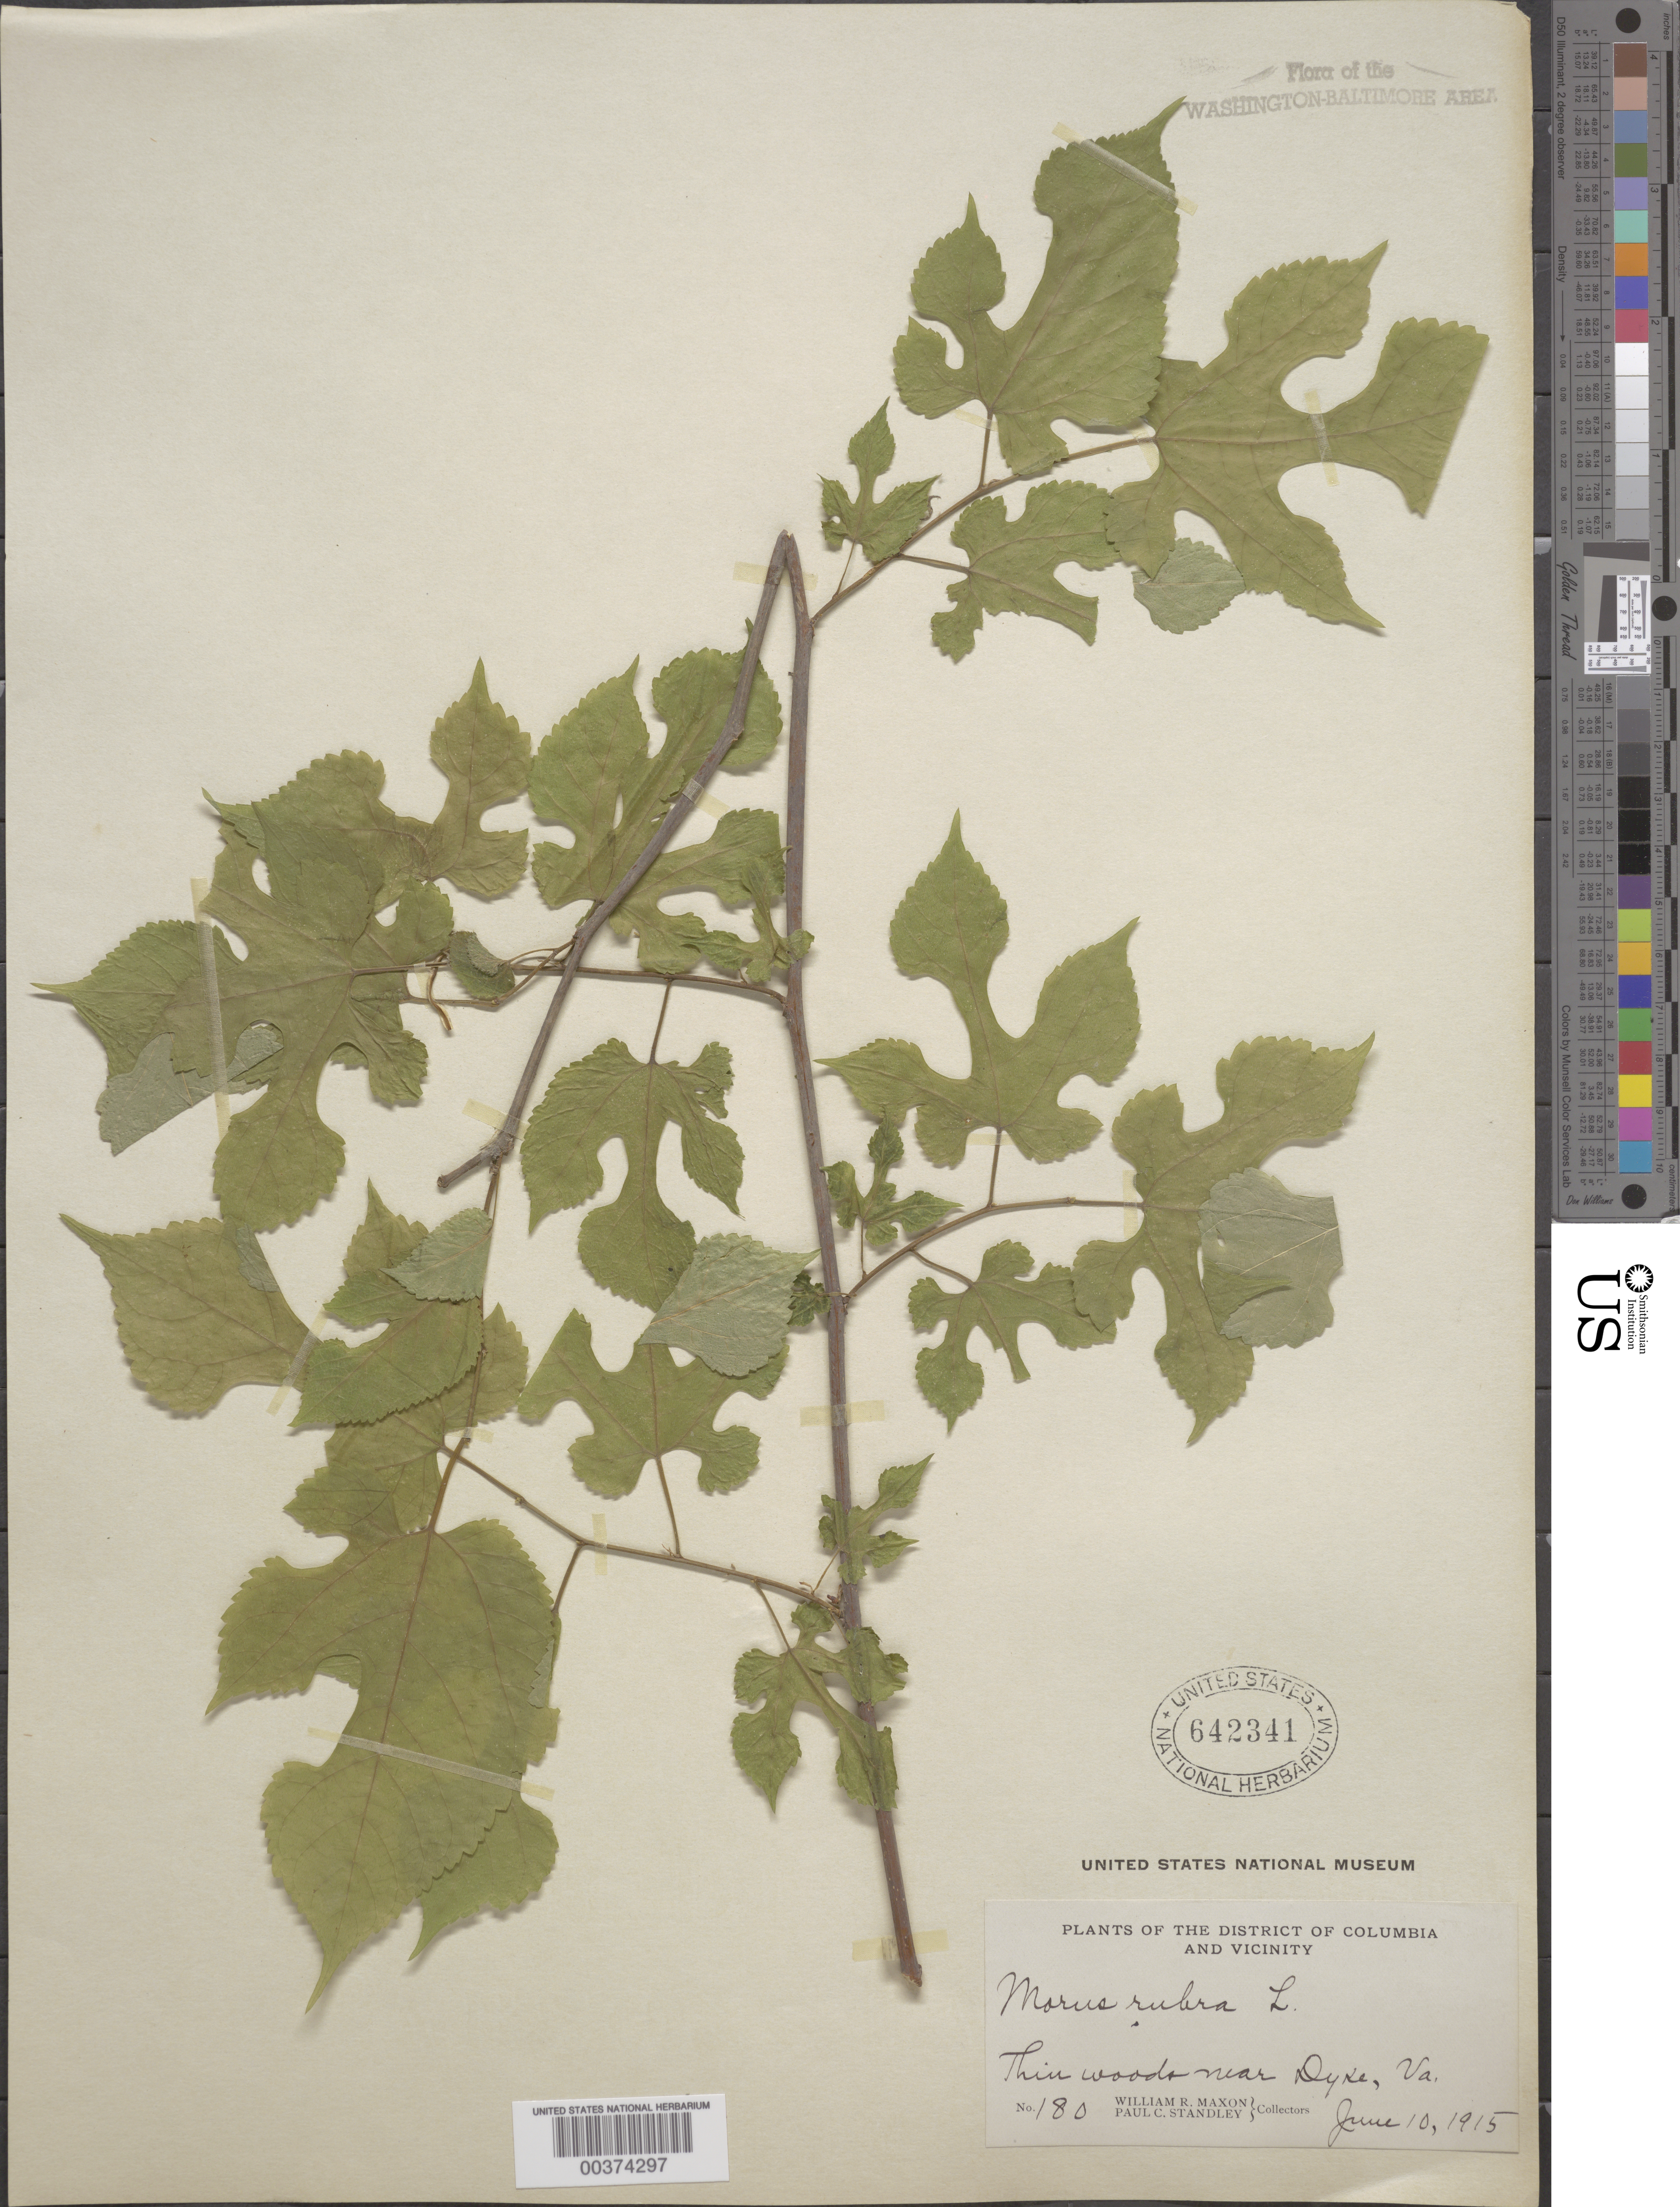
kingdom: Plantae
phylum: Tracheophyta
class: Magnoliopsida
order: Rosales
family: Moraceae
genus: Morus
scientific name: Morus rubra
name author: L.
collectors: W. R. Maxon & P. C. Standley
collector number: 180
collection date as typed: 10 Jun 1915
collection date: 1915-06-10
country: United States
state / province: Virginia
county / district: Fairfax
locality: near Dyke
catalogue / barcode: US 642341